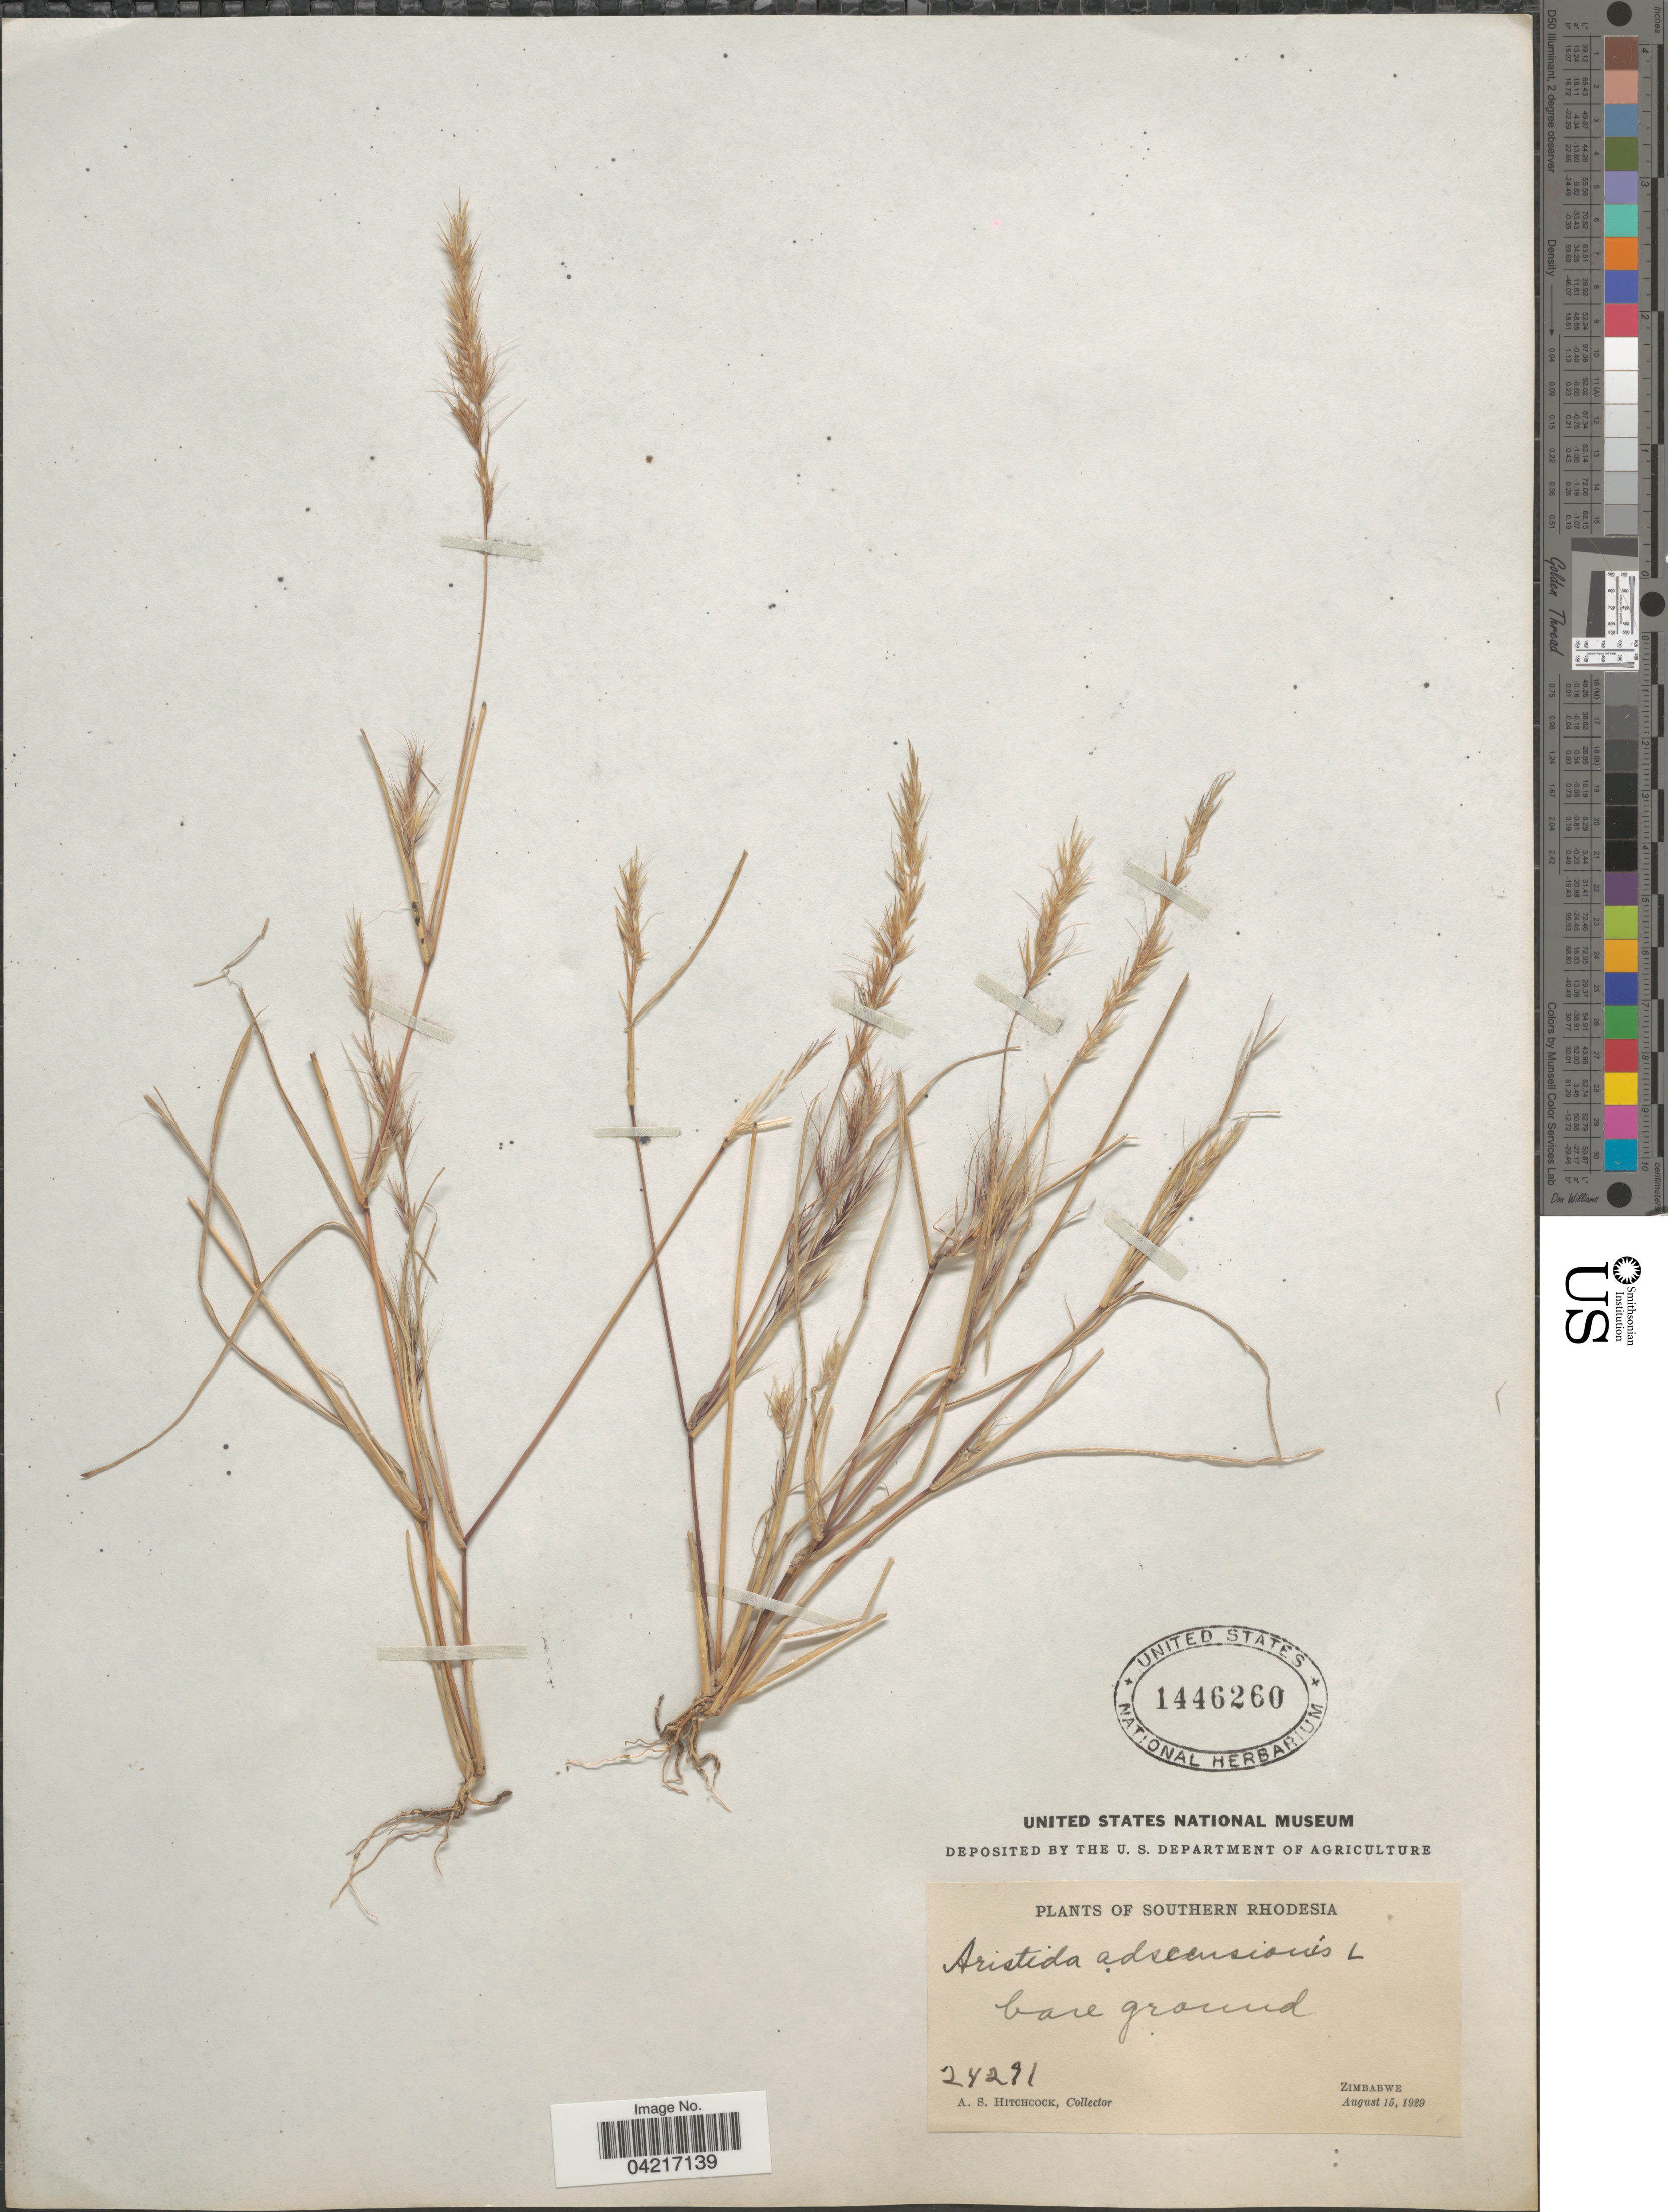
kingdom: Plantae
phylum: Tracheophyta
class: Liliopsida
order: Poales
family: Poaceae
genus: Aristida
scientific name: Aristida adscensionis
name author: L.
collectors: A. S. Hitchcock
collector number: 24291*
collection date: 1929-08-15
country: Zimbabwe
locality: Southern Rhodesia. Bare ground.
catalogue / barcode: US 1446260